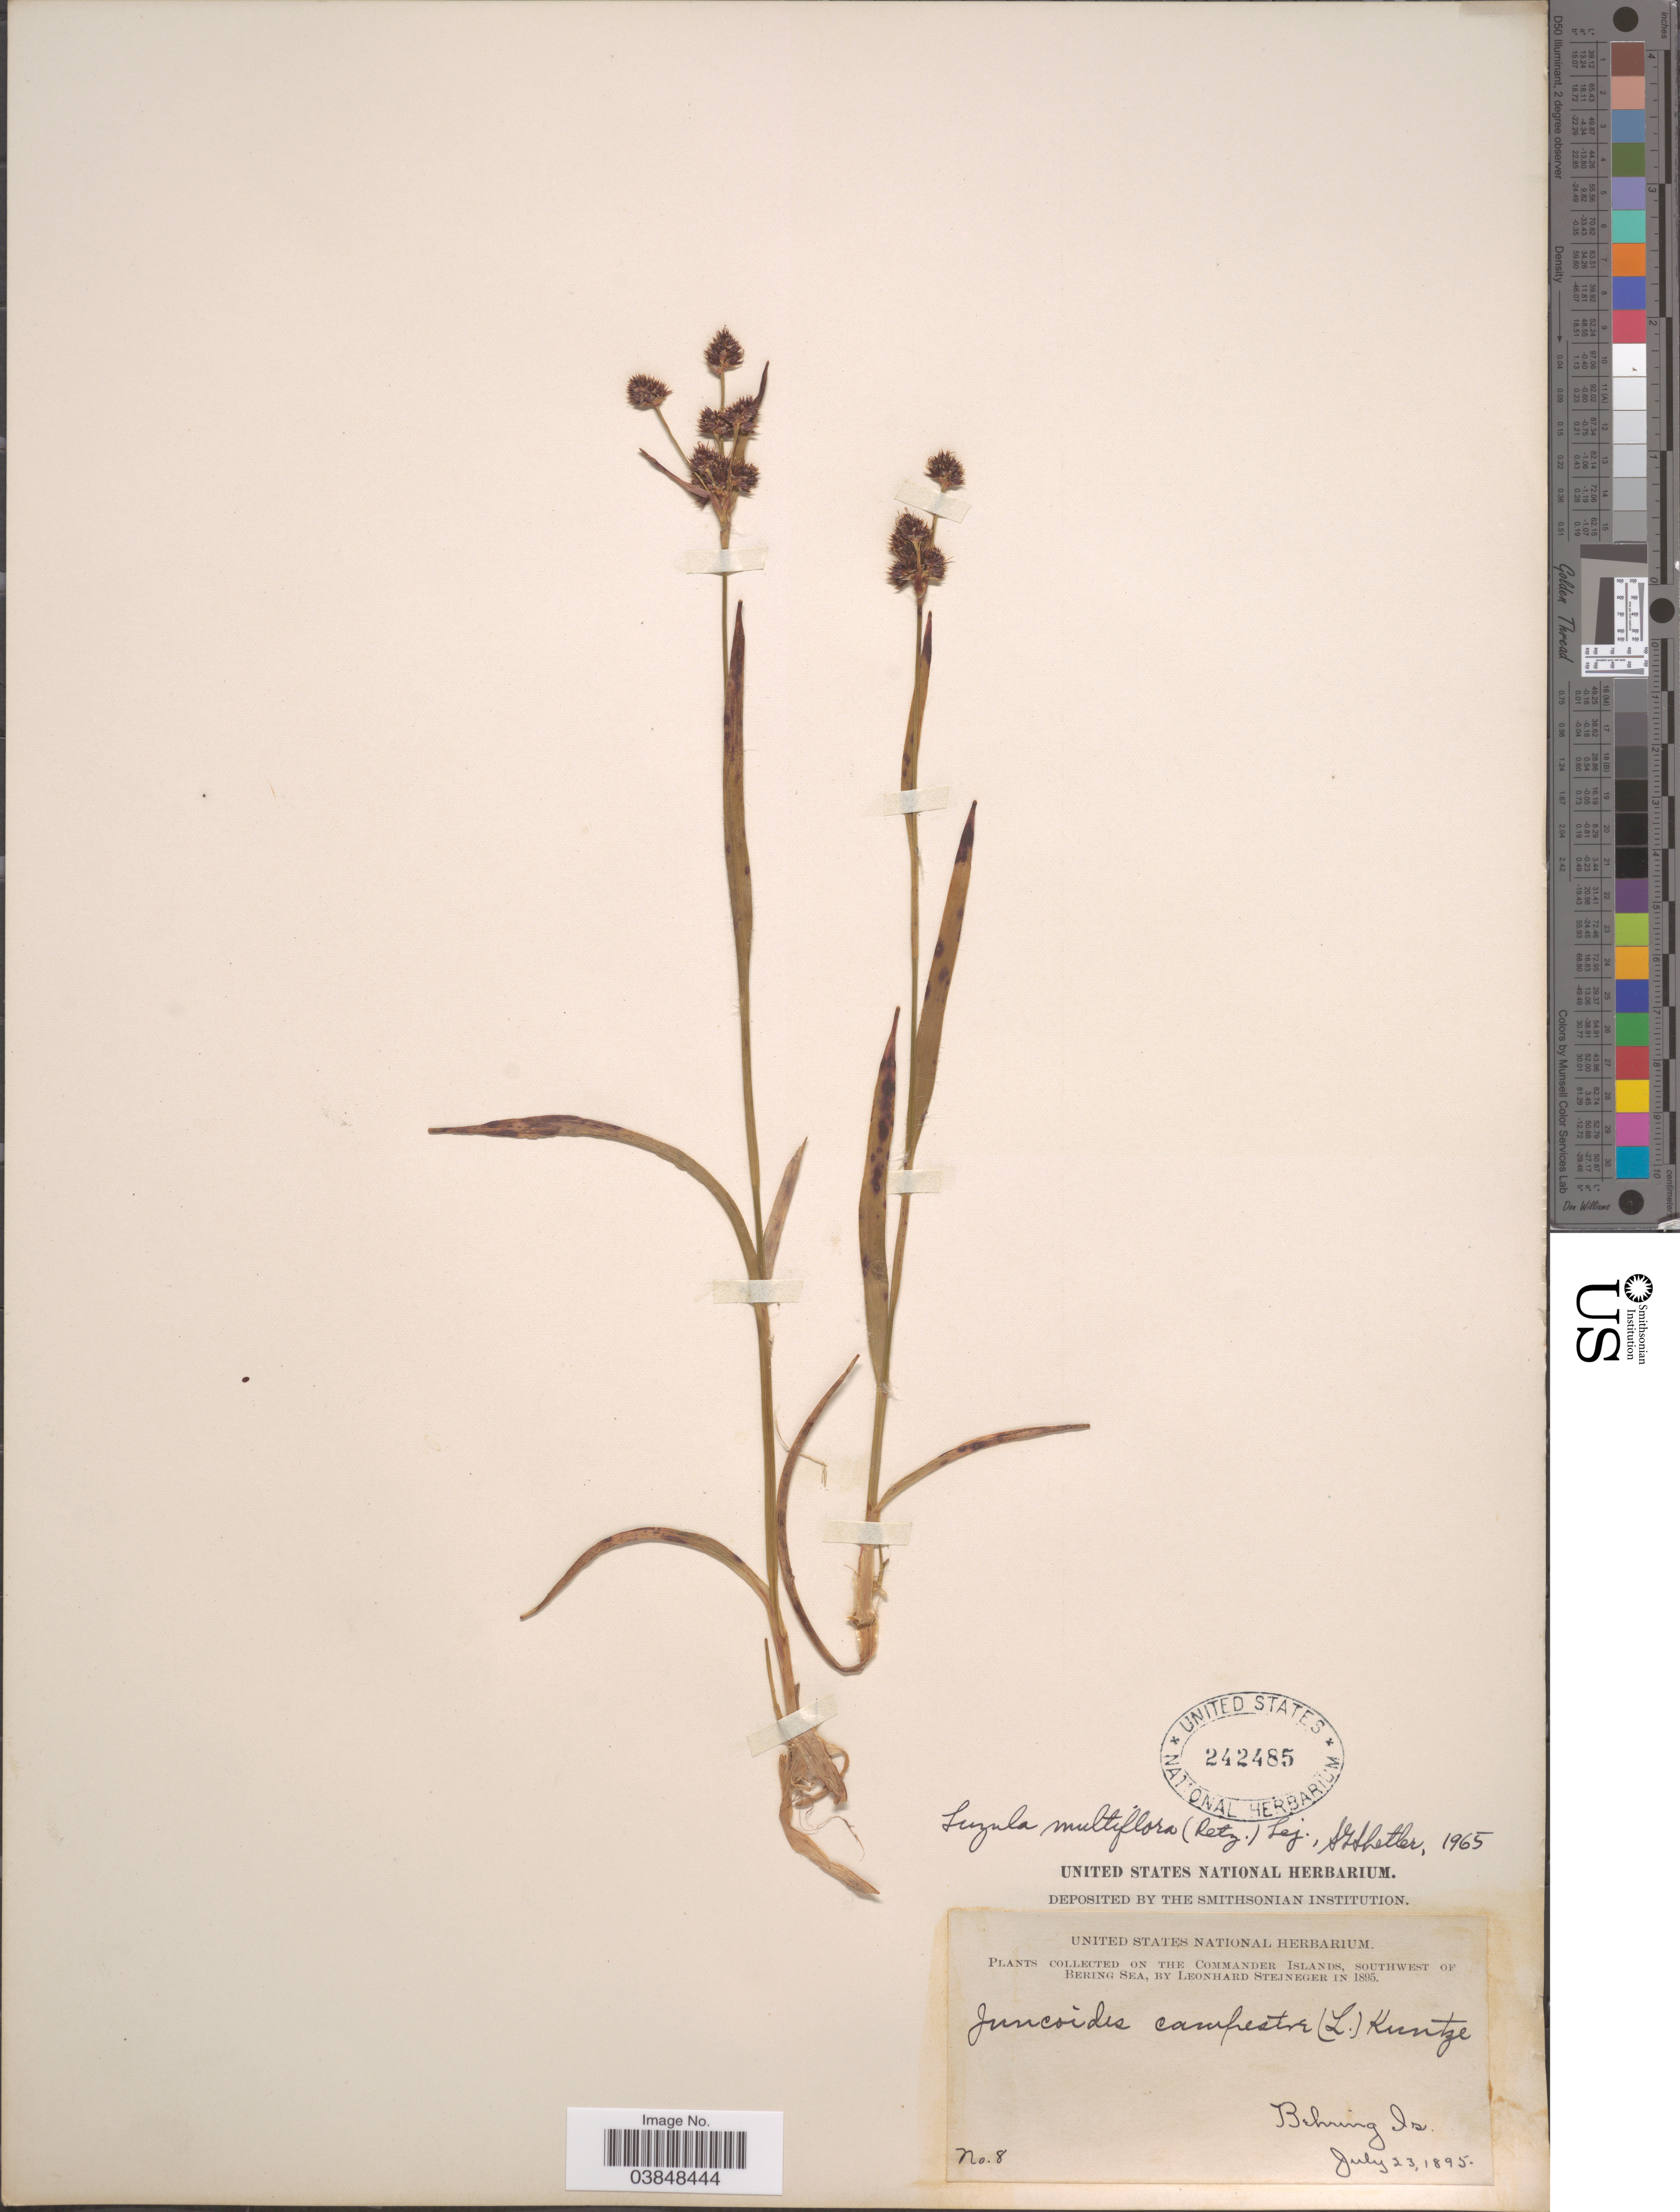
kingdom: Plantae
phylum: Tracheophyta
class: Liliopsida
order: Poales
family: Juncaceae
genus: Luzula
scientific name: Luzula multiflora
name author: (Ehrh.) Lej.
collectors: L. Stejneger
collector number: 8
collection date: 1895-07-23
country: Russian Federation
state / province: Kamchatka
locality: On the Commander Islands, Southwest of Bering Sea. Bering Is.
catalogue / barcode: US 242485